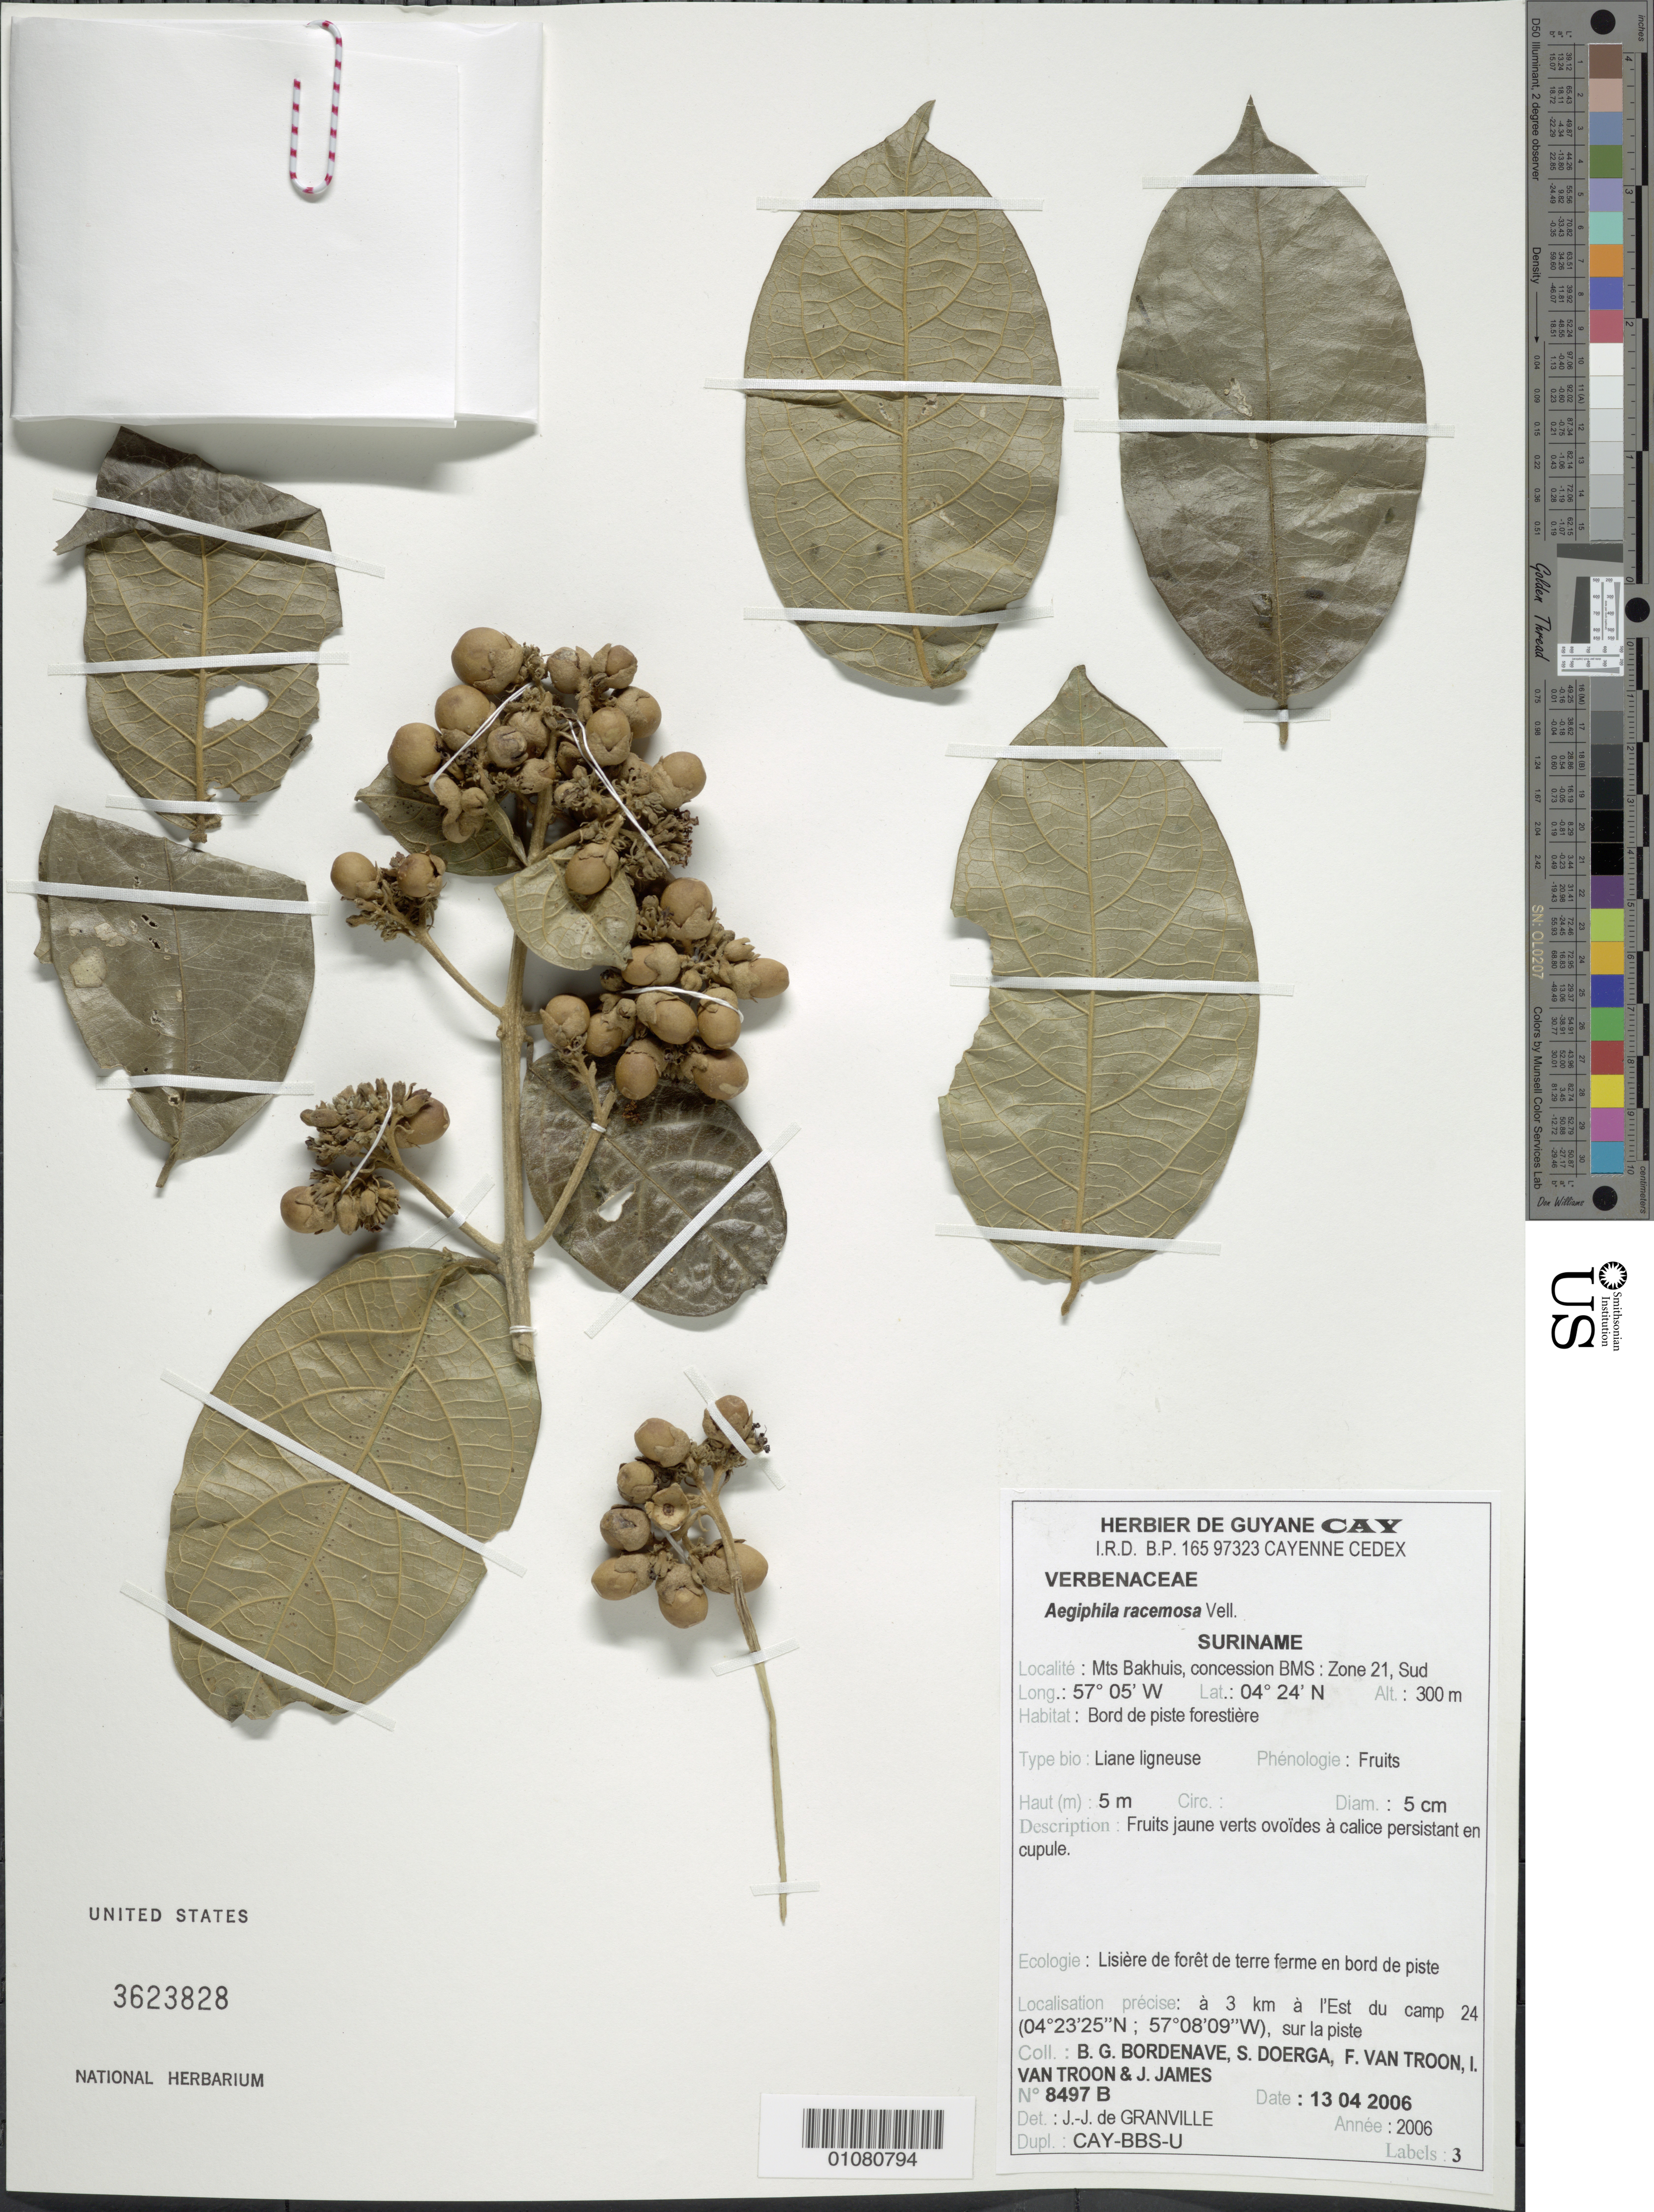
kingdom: Plantae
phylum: Tracheophyta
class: Magnoliopsida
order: Lamiales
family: Lamiaceae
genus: Aegiphila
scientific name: Aegiphila racemosa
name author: Vell.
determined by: Granville, J. J. de, (CAY), Institut de Recherche pour le Developpement (IRD) (FRENCH GUIANA)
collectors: B. Bordenave, S. Doerga, F. Van Troon, I. van Troon & J. James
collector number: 8497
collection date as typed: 13-Apr-06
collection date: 2006-04-13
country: Suriname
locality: Mts. Bakhuis, concession BMS: zone 21, sud; a 3km a l'Est du camp 24 (4º23'25"N' 57º8'09"W), sur la piste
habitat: Bord de piste forestiere. Lisiere de foret de terre forme en bord de piste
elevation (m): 300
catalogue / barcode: US 3623828